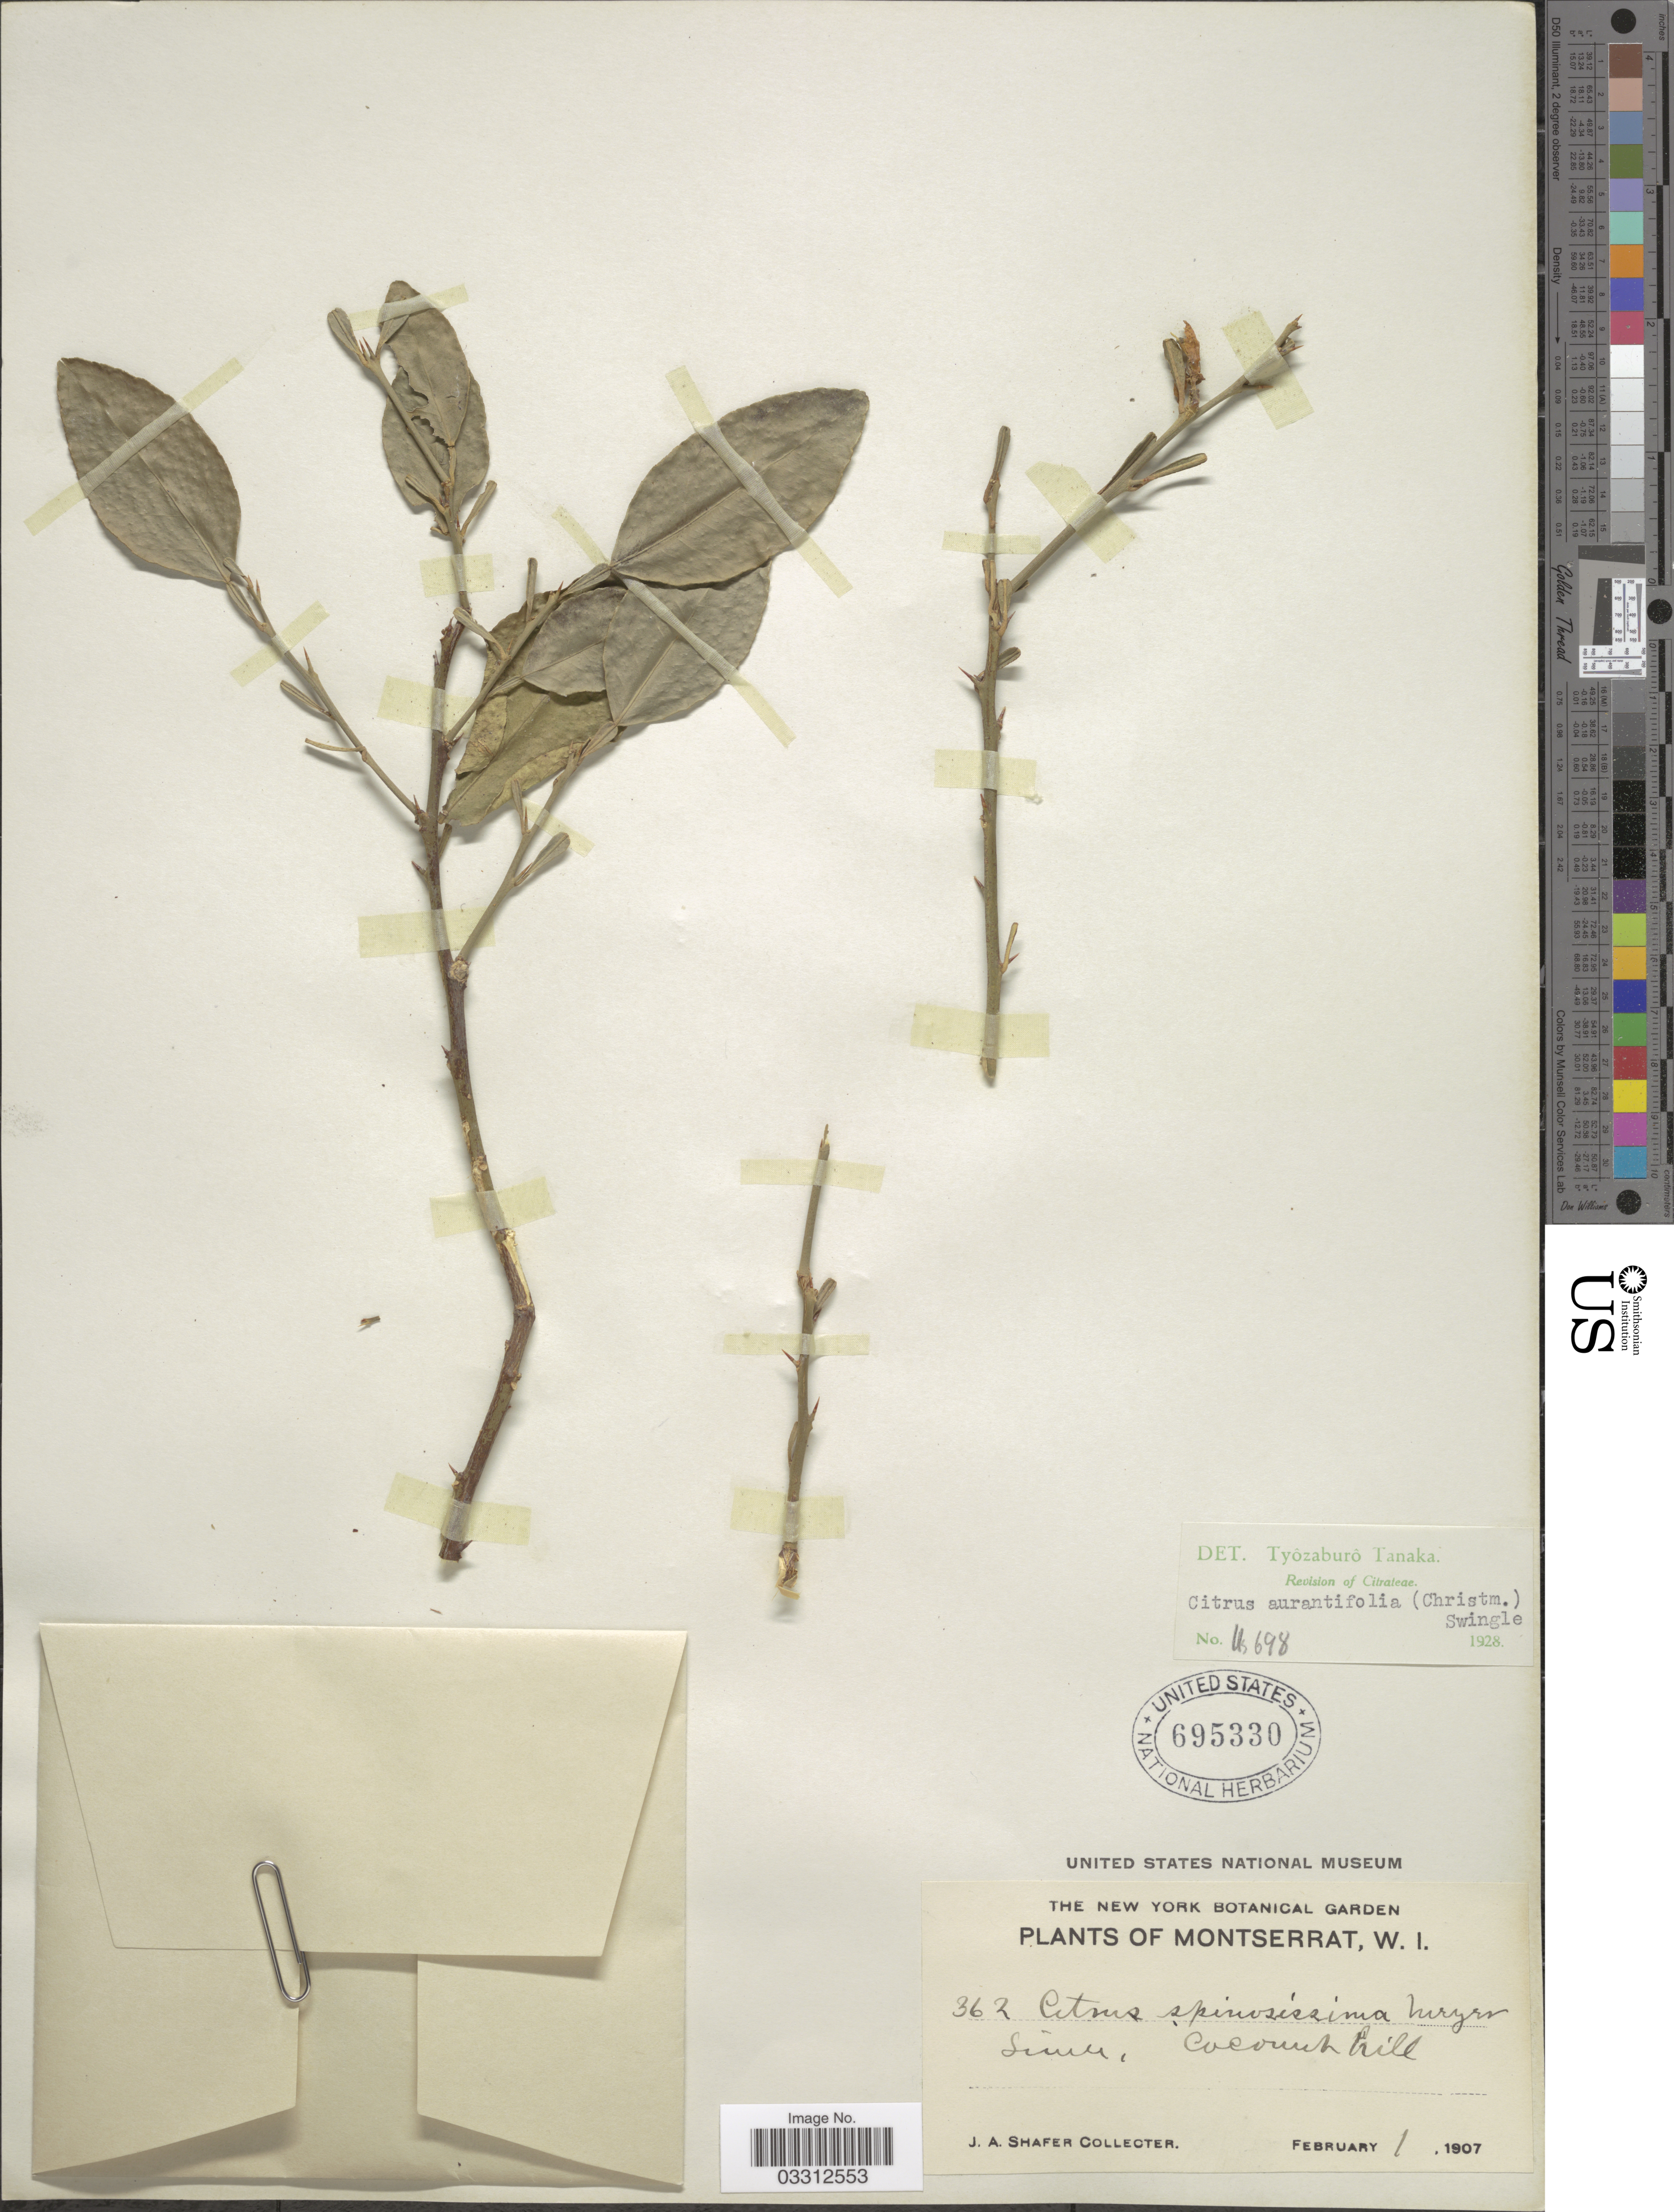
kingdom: Plantae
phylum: Tracheophyta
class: Magnoliopsida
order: Sapindales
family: Rutaceae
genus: Citrus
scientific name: Citrus x aurantifolia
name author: (Christm.) Swingle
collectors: J. A. Shafer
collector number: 362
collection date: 1907-02-01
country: Montserrat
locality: Coconut hill.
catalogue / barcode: US 695330